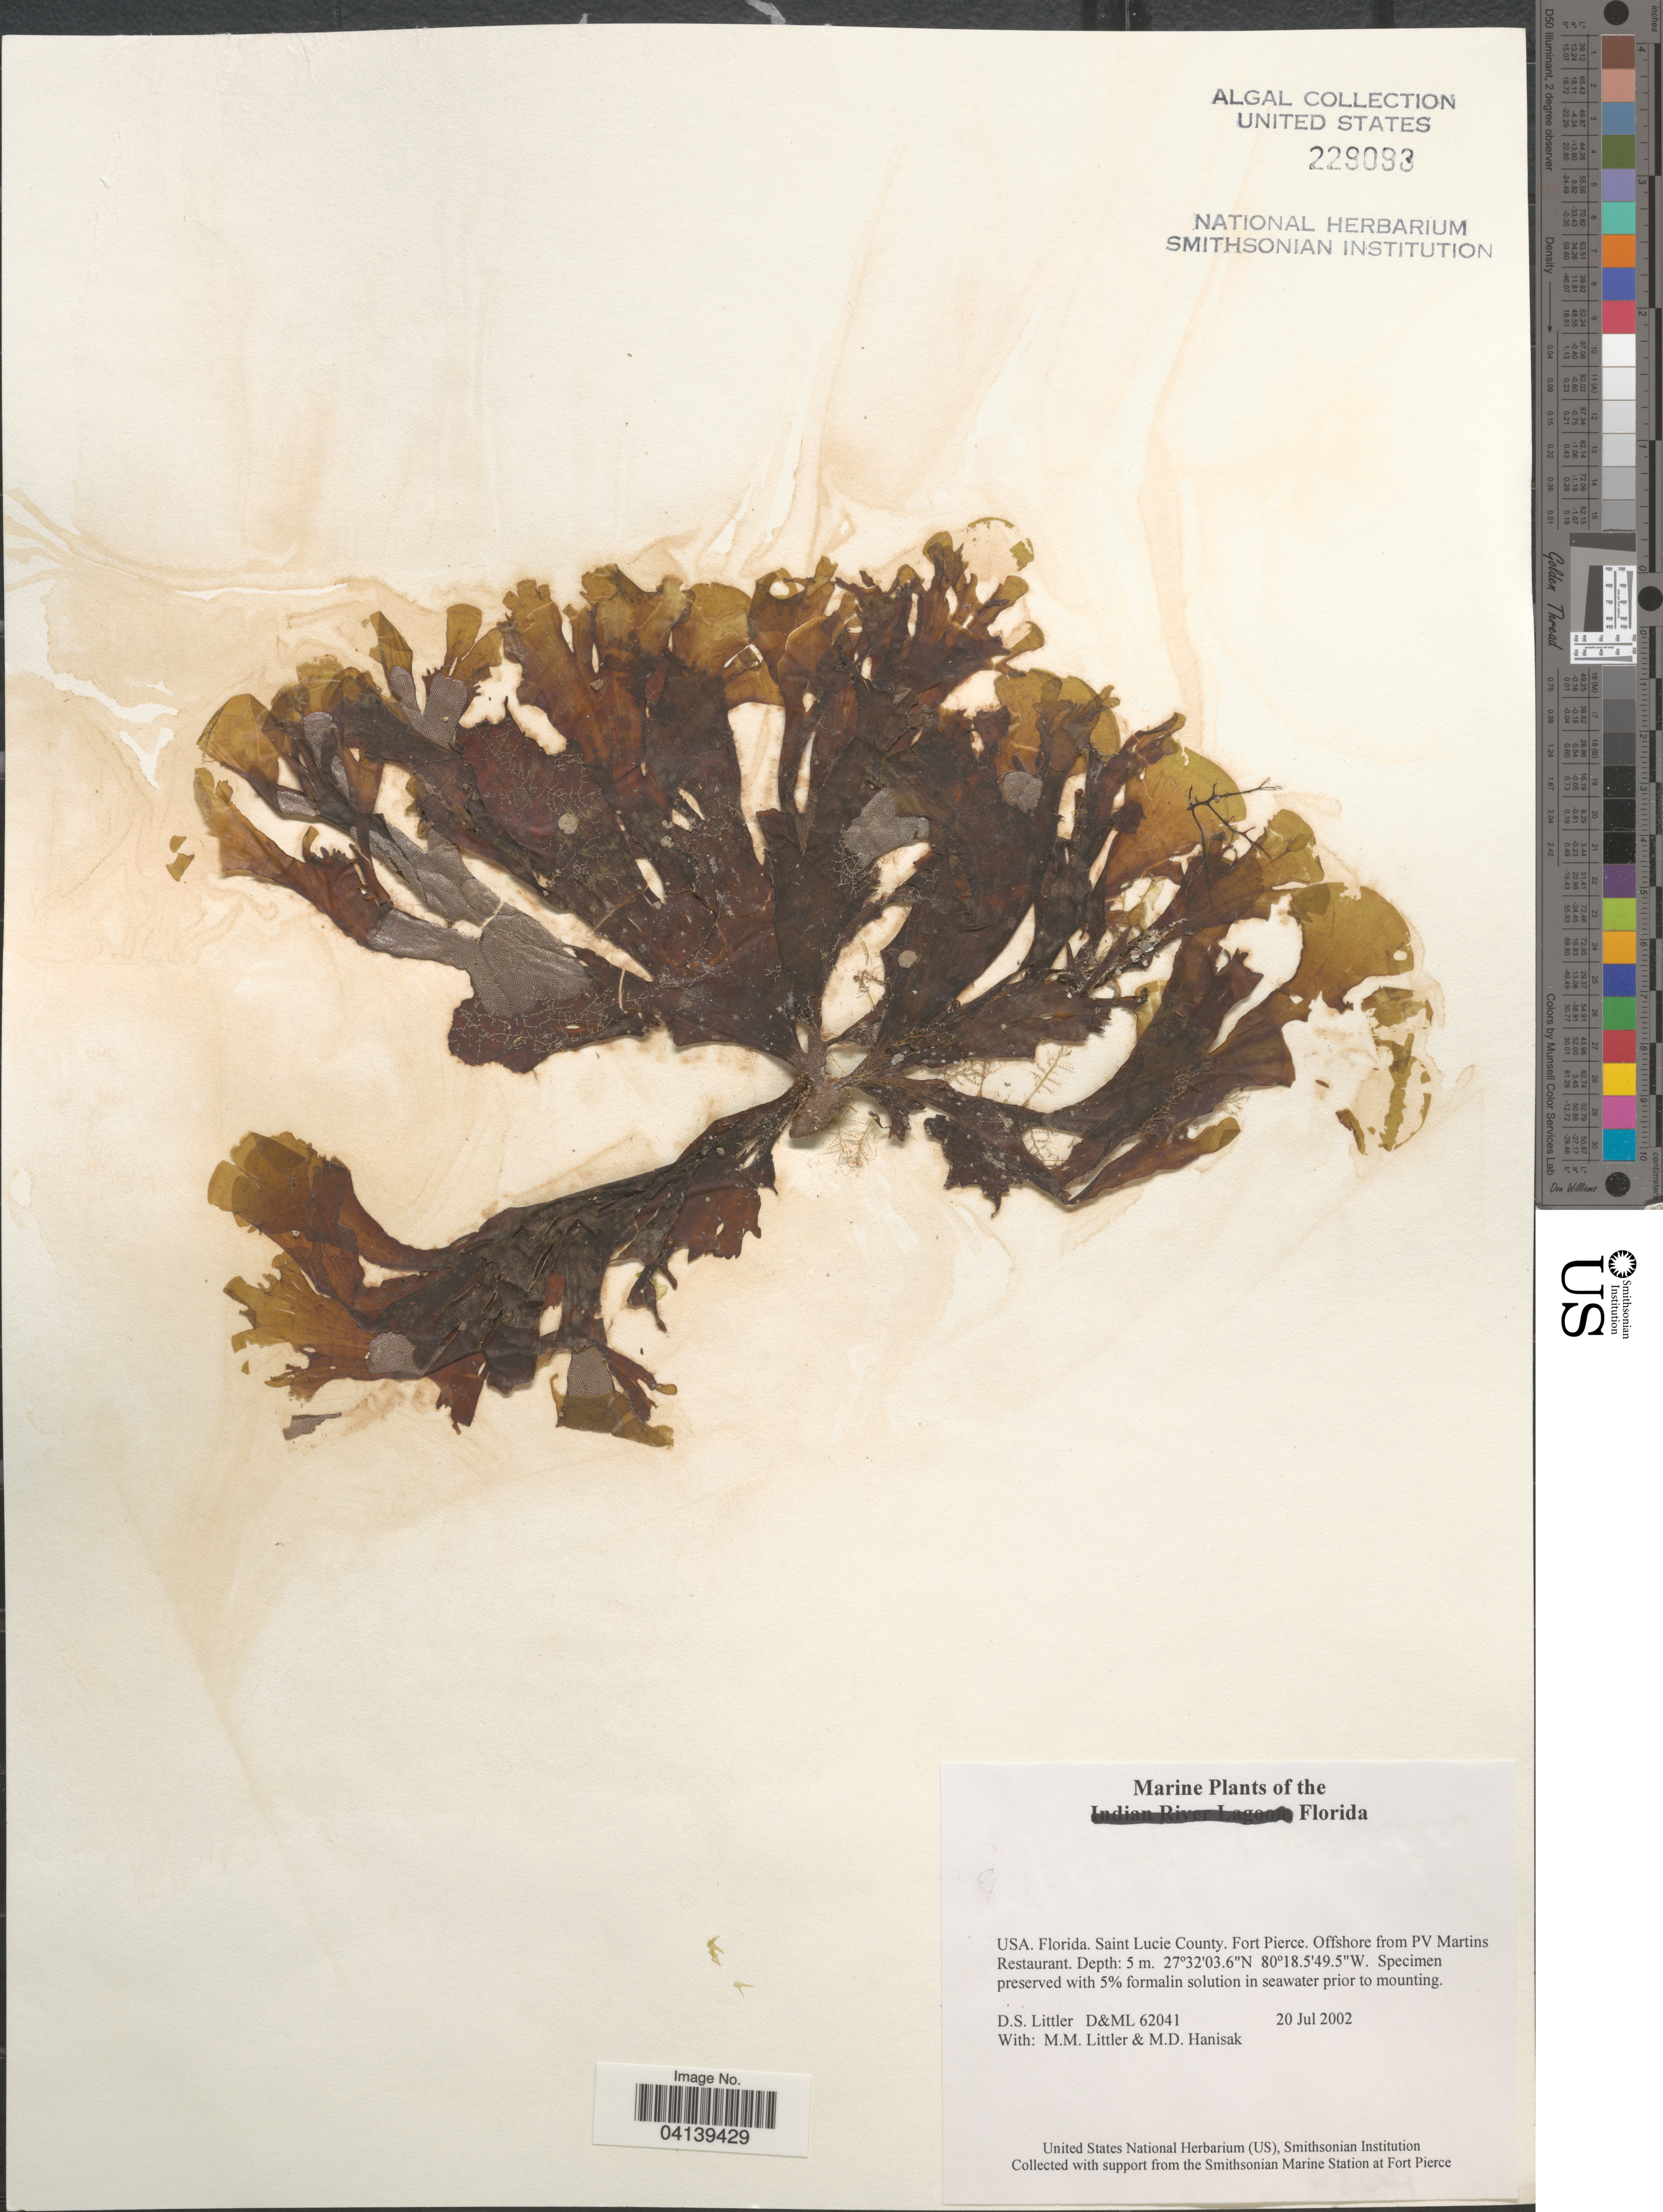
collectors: D. S. Littler & M. Hanisak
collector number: D&ML62041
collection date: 2002-07-20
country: United States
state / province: Florida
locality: Saint Lucie County. Fort Pierce. Offshore from PV Martins Restaurant.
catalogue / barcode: US 229093